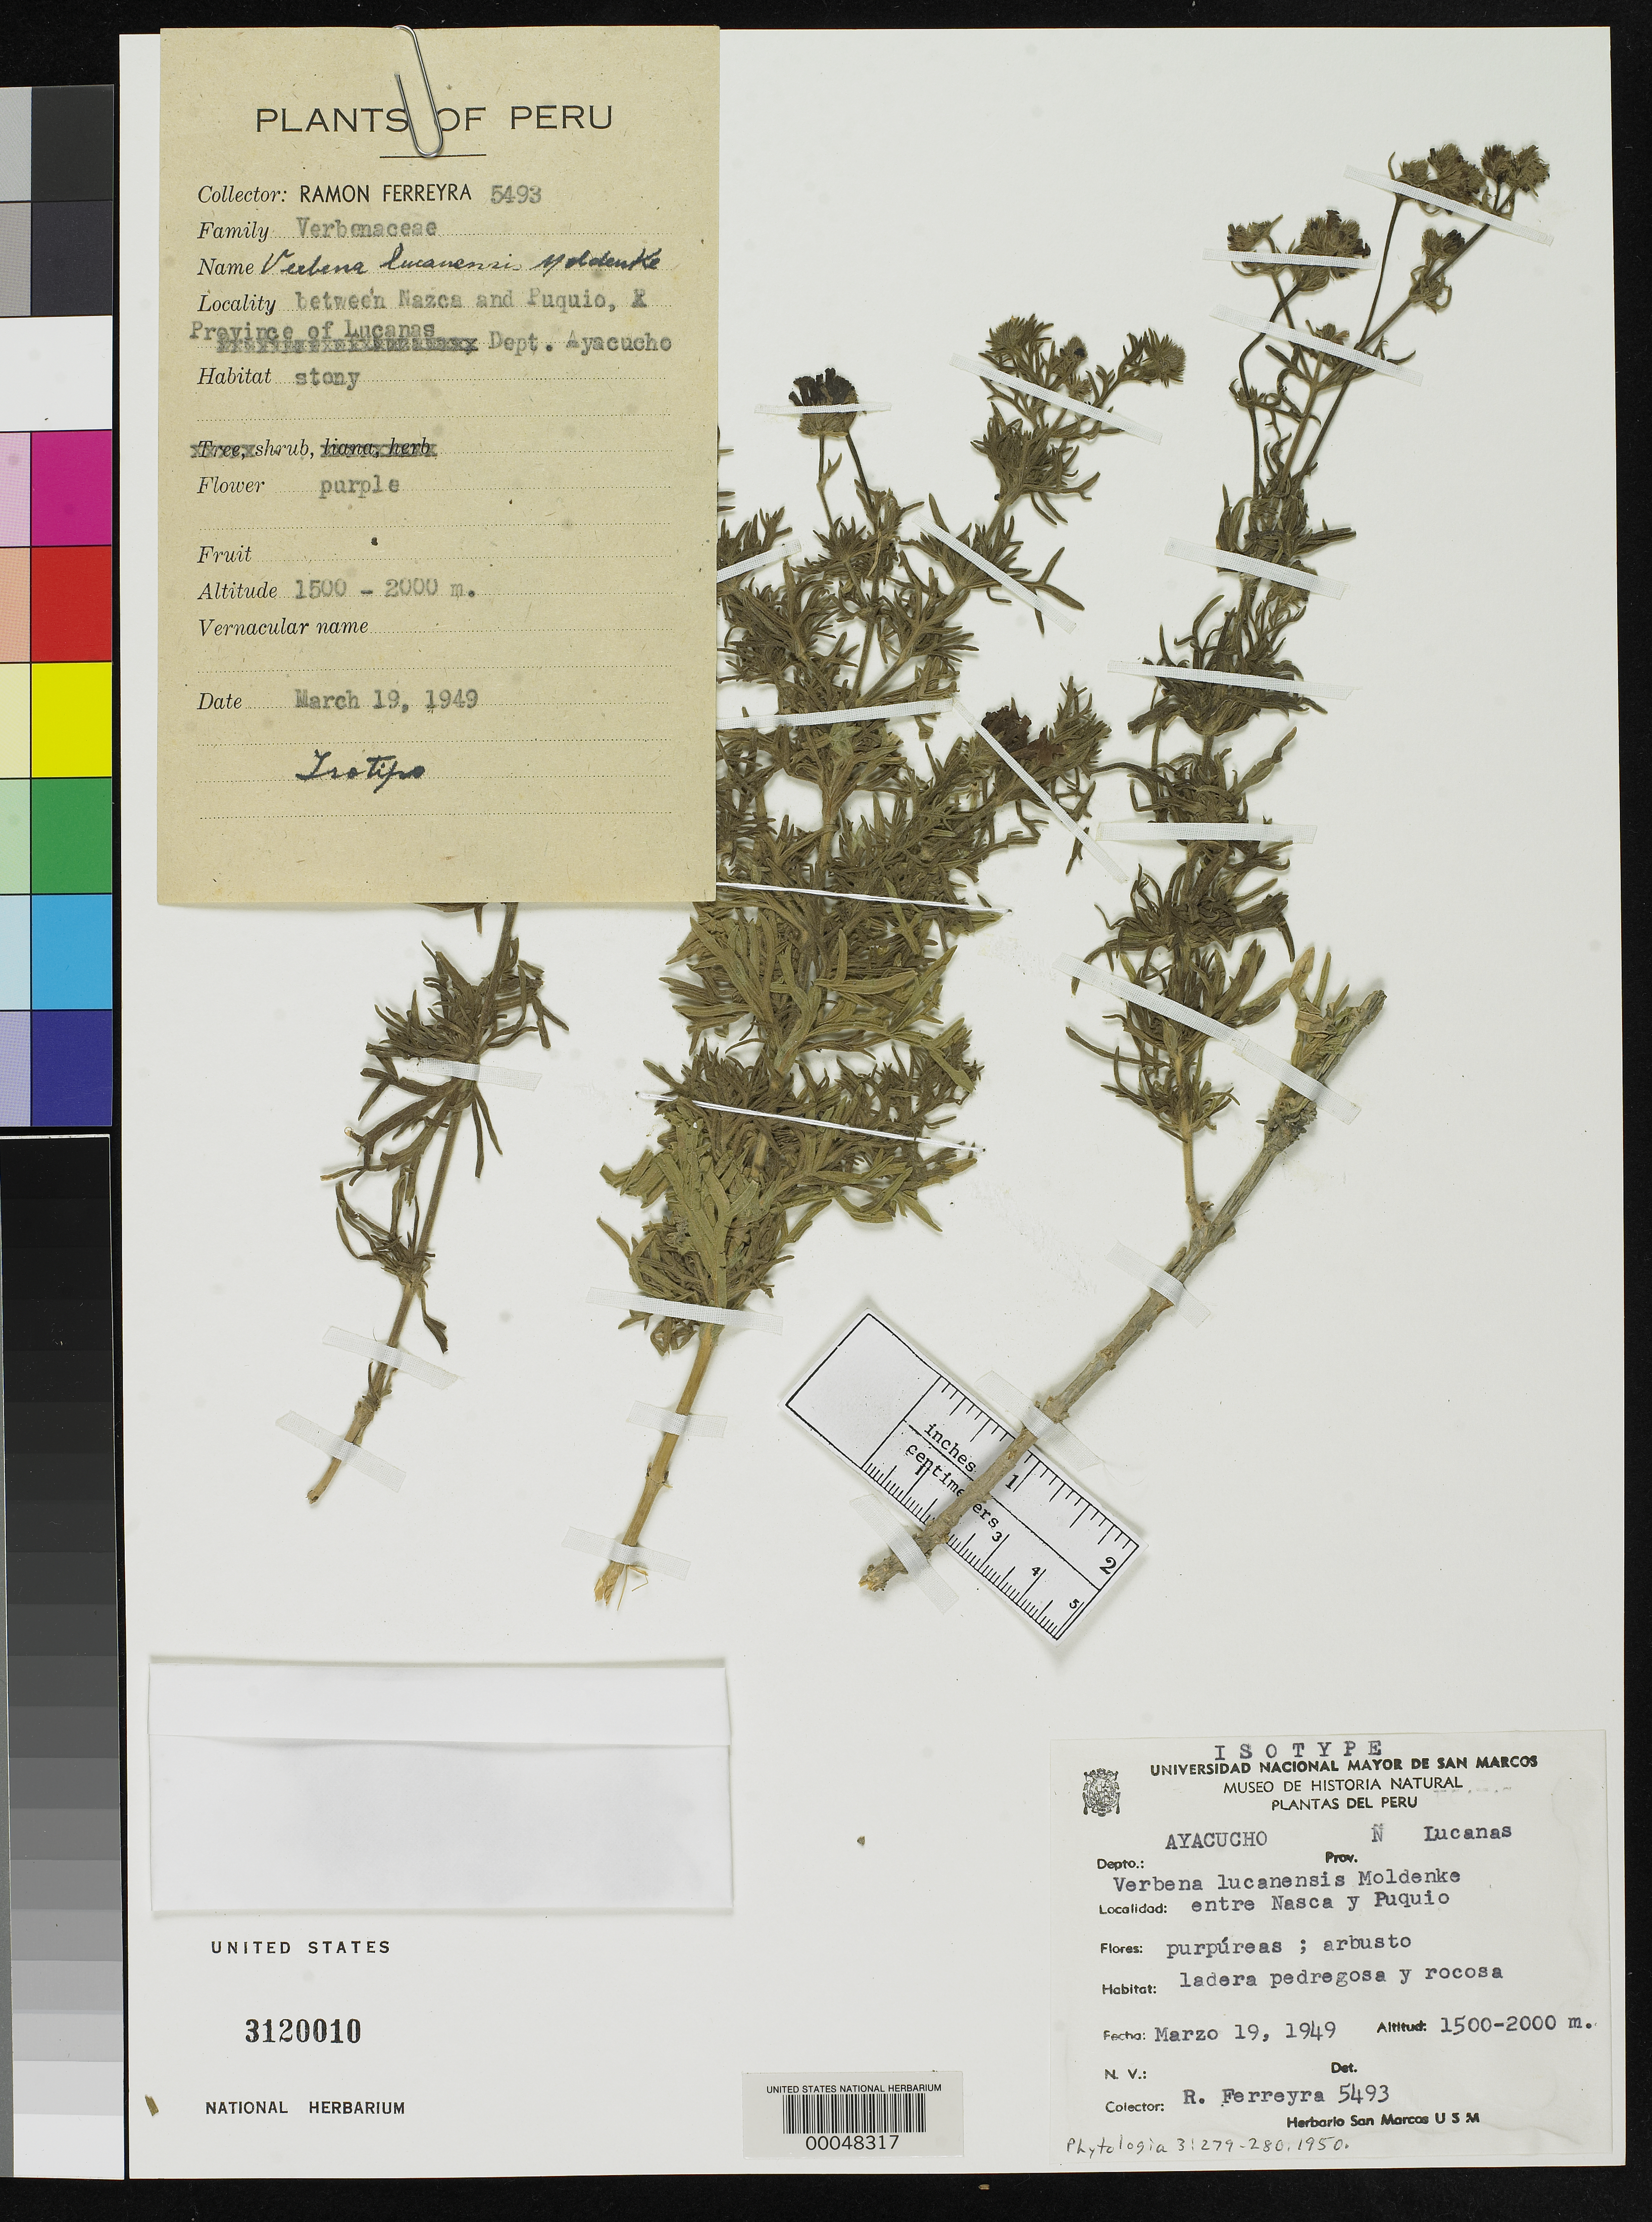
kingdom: Plantae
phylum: Tracheophyta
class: Magnoliopsida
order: Lamiales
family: Verbenaceae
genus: Verbena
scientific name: Verbena lucanensis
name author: Moldenke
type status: Isotype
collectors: R. A. Ferreyra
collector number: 5493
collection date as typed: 19 Mar 1949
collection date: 1949-03-19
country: Peru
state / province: Ayacucho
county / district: Lucanas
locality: between Nasca and Puquio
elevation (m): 1500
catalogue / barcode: US 3120010